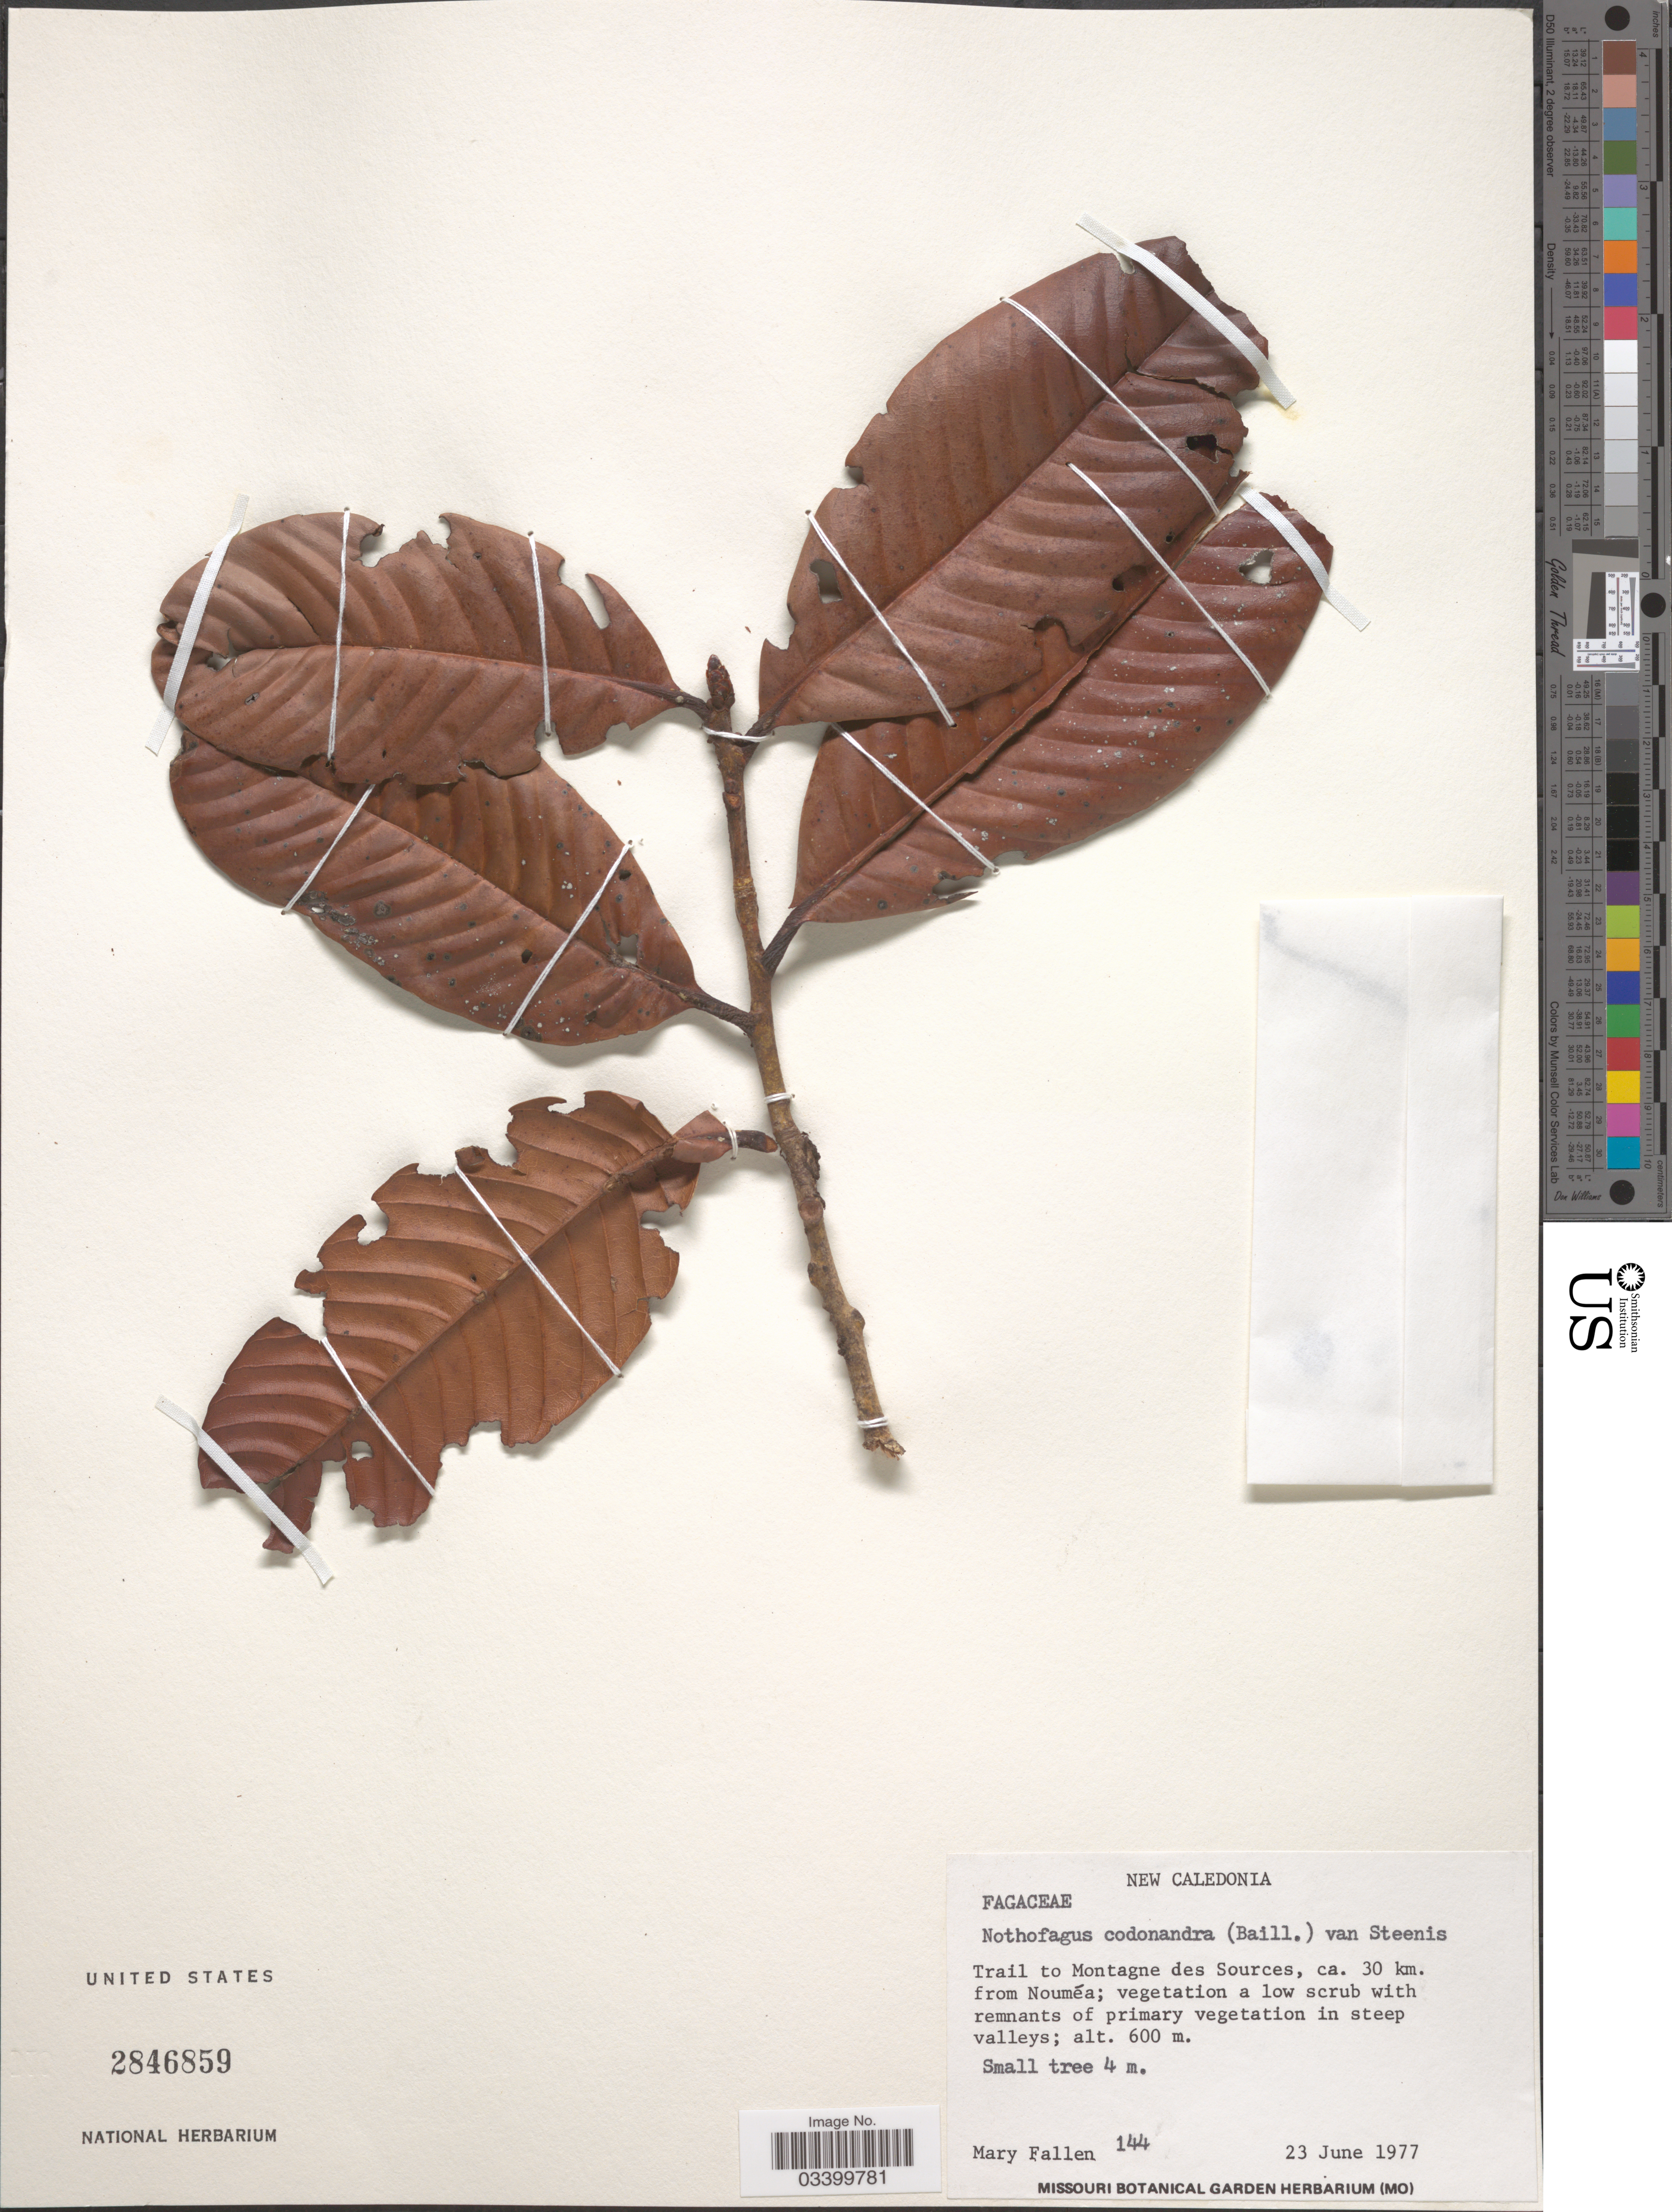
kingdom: Plantae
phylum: Tracheophyta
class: Magnoliopsida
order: Fagales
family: Nothofagaceae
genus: Nothofagus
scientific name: Nothofagus codonandra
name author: (Baill.) Steenis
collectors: M. Fallen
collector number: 144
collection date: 1977-06-23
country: New Caledonia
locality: Trail to Montagne des Sources, ca. 30 km. from Nouméa.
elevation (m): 600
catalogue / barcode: US 2846859